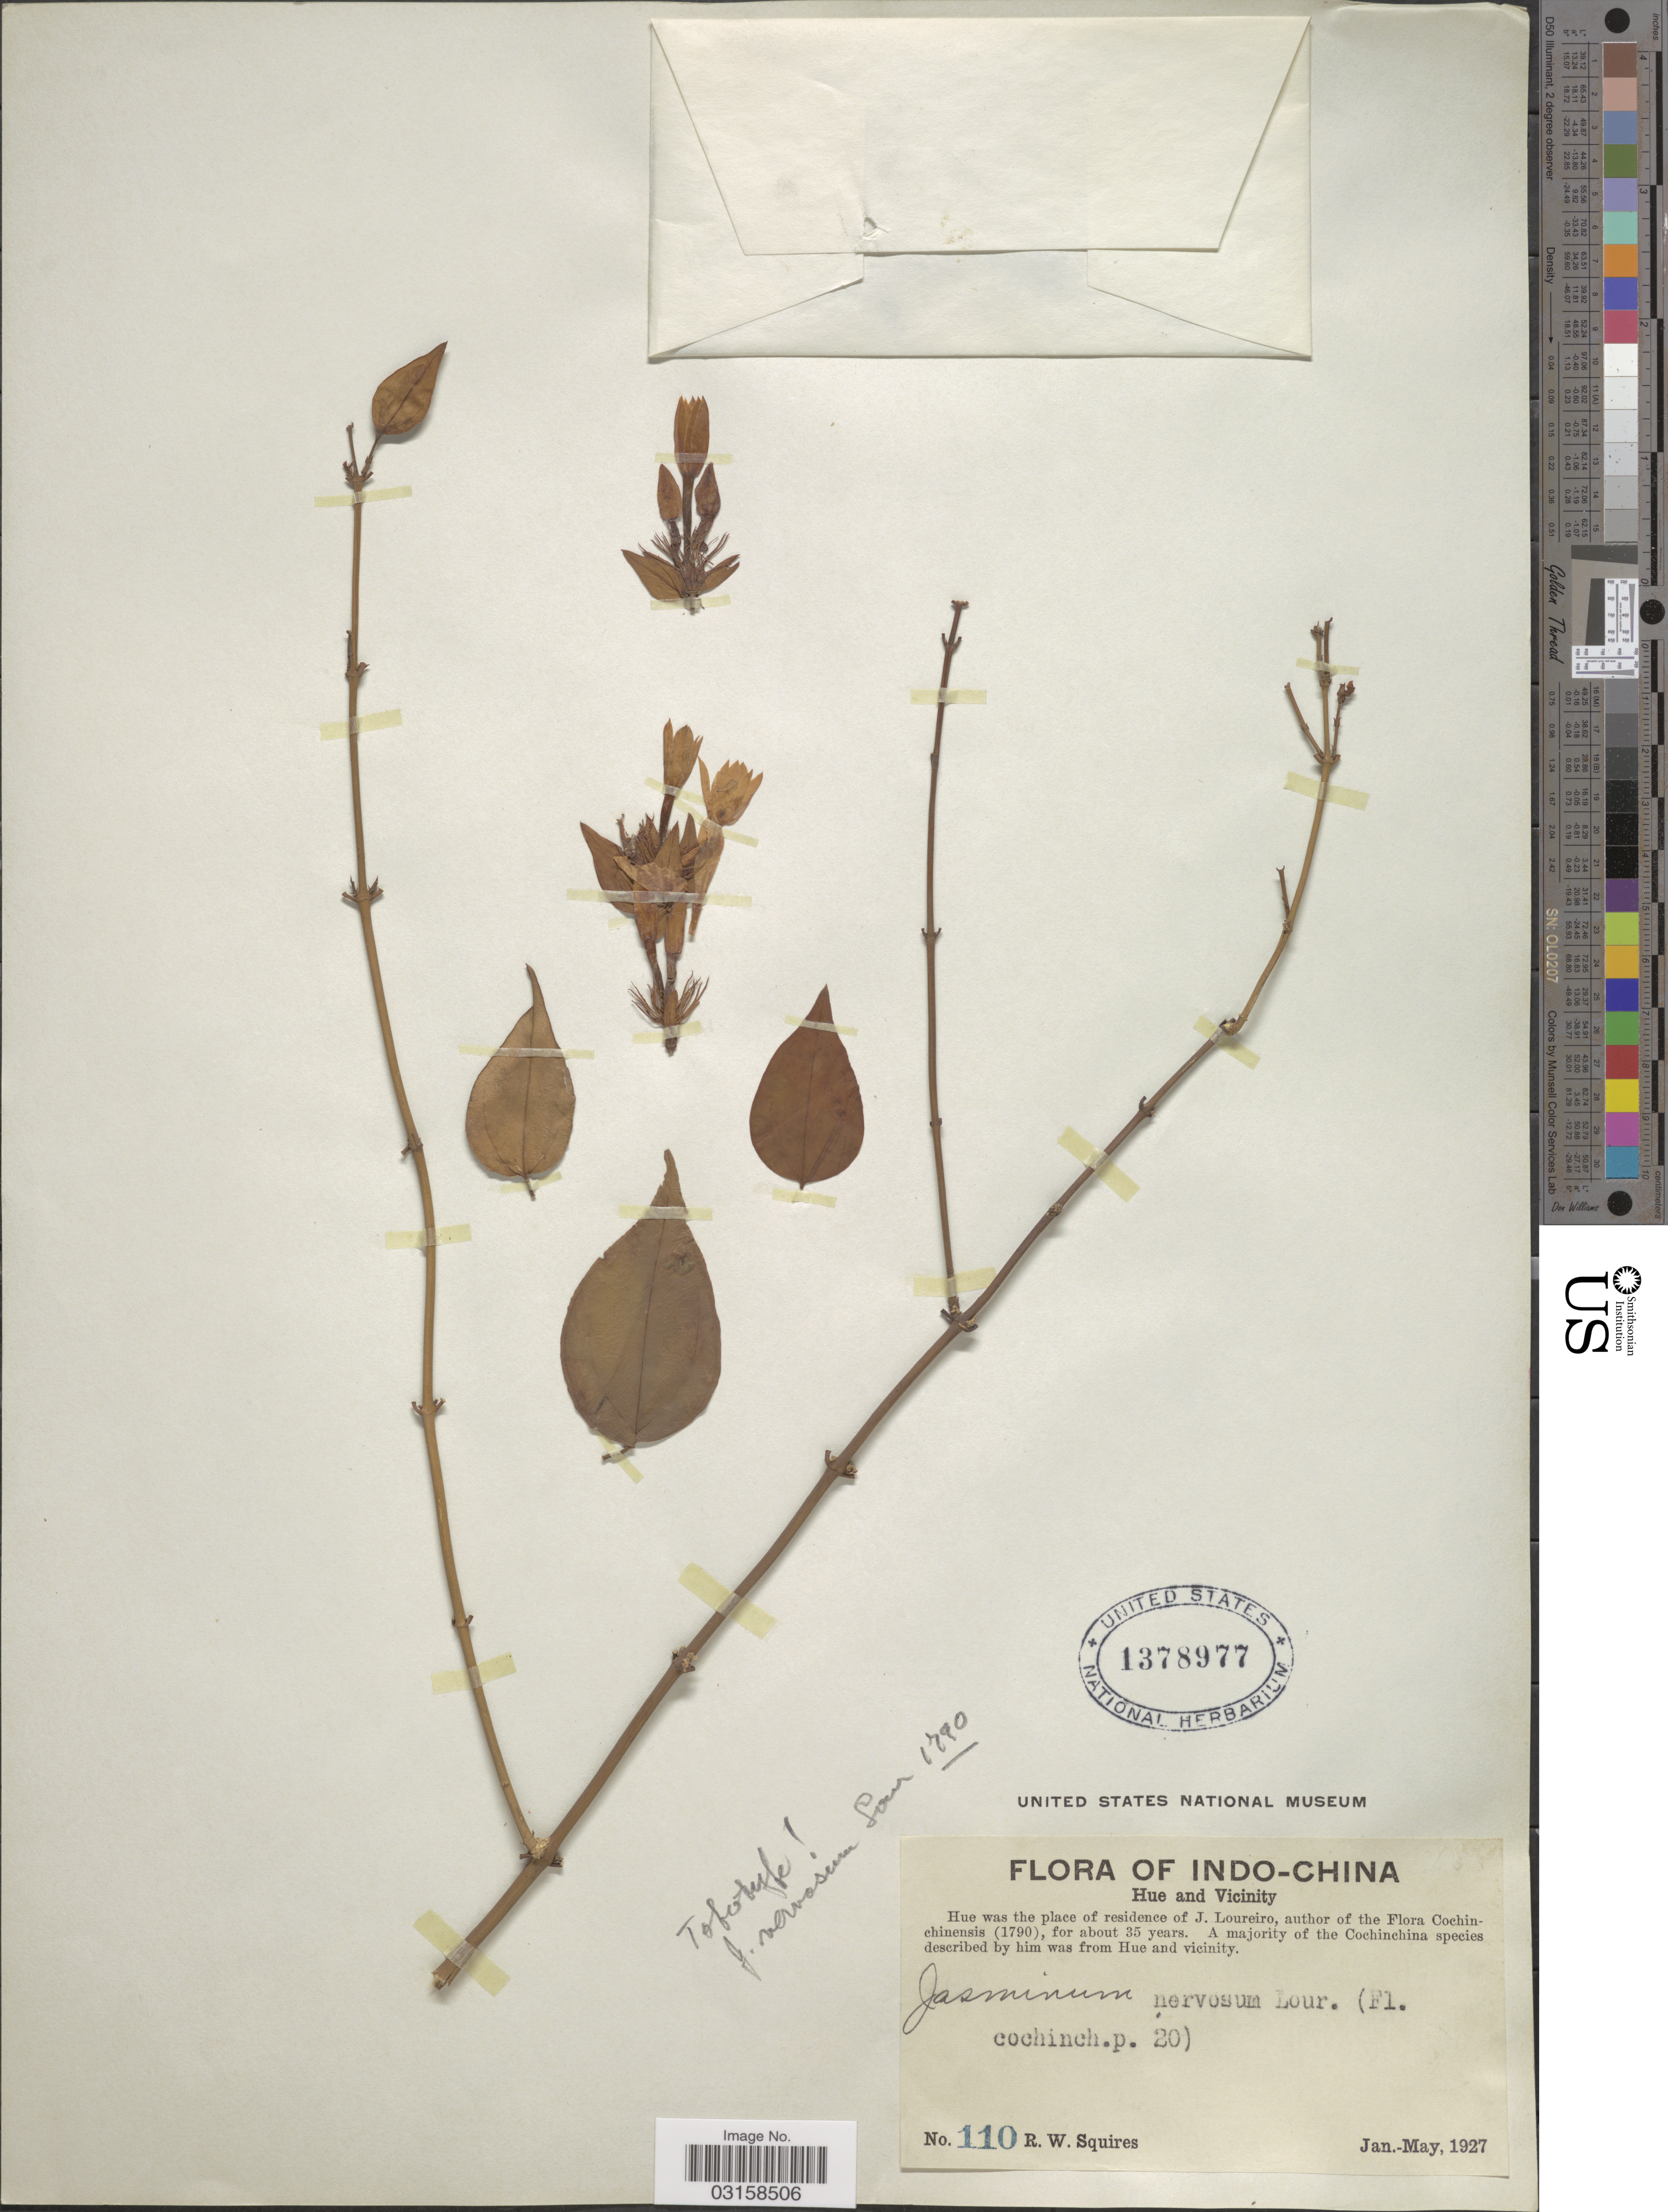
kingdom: Plantae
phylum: Tracheophyta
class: Magnoliopsida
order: Lamiales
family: Oleaceae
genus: Jasminum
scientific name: Jasminum nervosum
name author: Lour.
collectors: R. Squires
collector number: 110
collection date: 1927-01/1927-05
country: Vietnam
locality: Indo-China. Hue and Vicinity.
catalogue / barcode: US 1378977